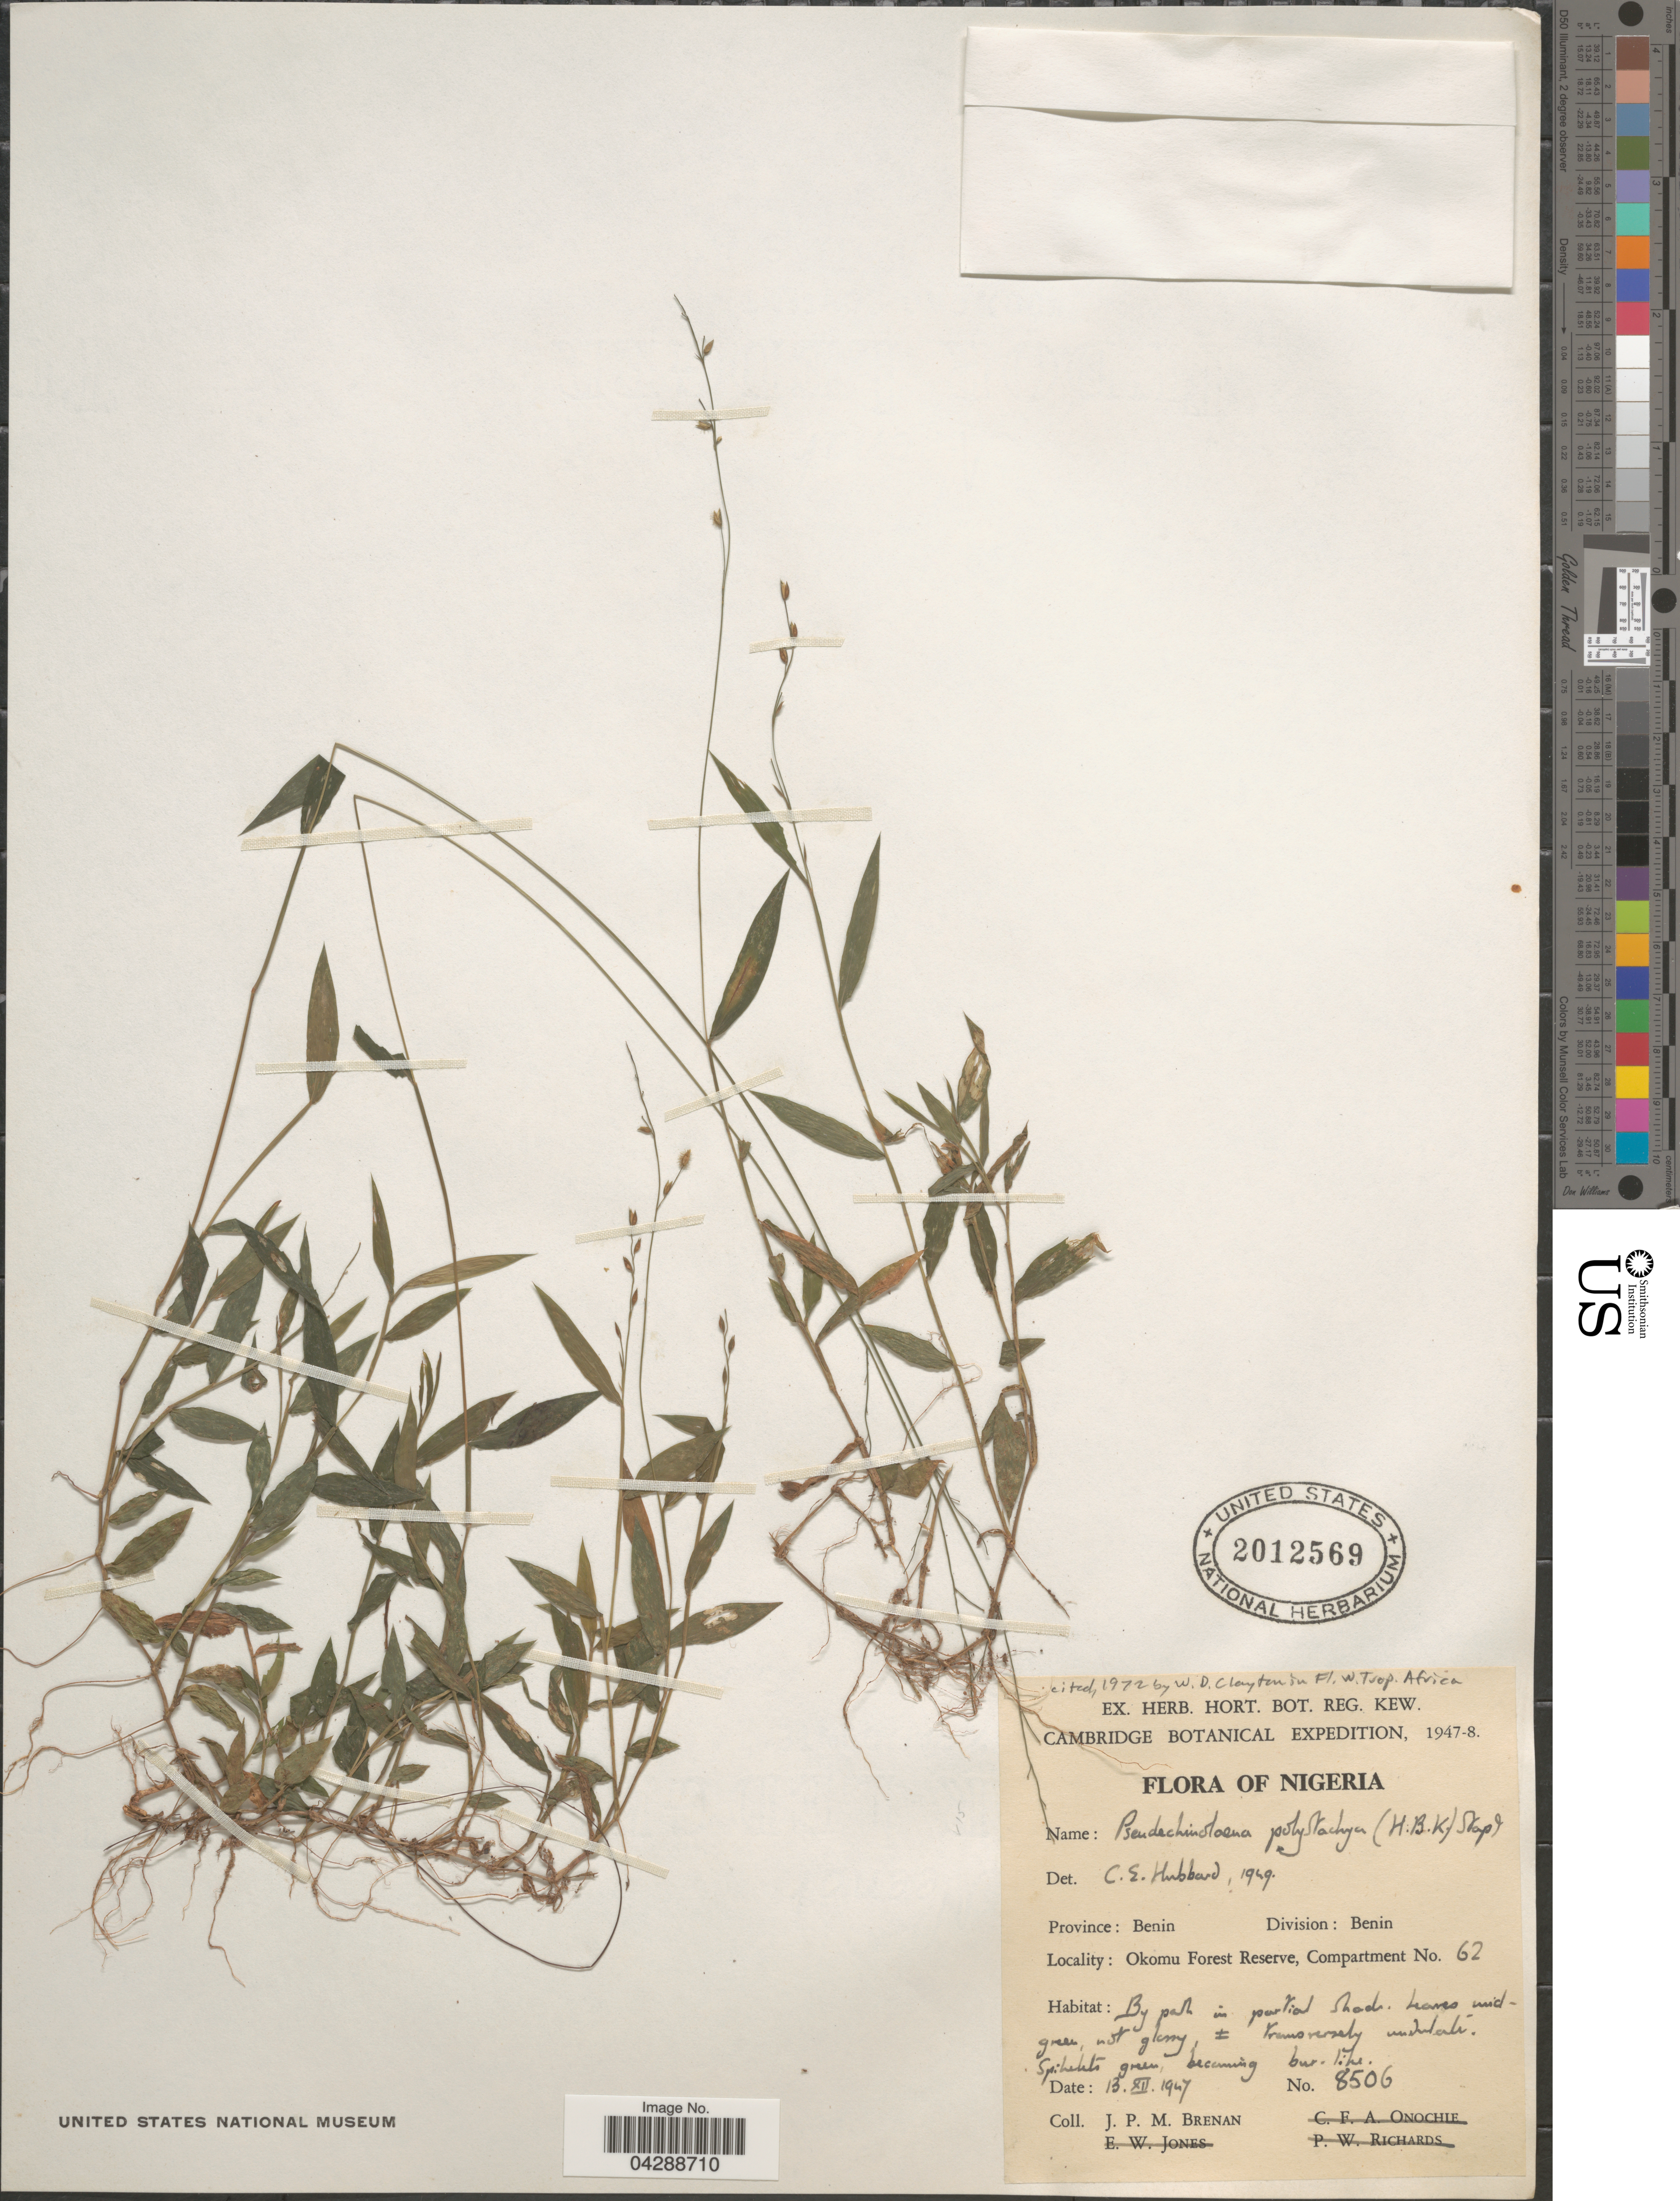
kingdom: Plantae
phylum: Tracheophyta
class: Liliopsida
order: Poales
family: Poaceae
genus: Pseudechinolaena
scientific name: Pseudechinolaena polystachya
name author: (Kunth) Stapf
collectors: J. Brenan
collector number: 8506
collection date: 1947-12-13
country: Nigeria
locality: Cambridge Botanical Expedition, 1947-8. Province: Benin Division: Benin. Okomu Forest Reserve, Compartment No. 62.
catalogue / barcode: US 2012569